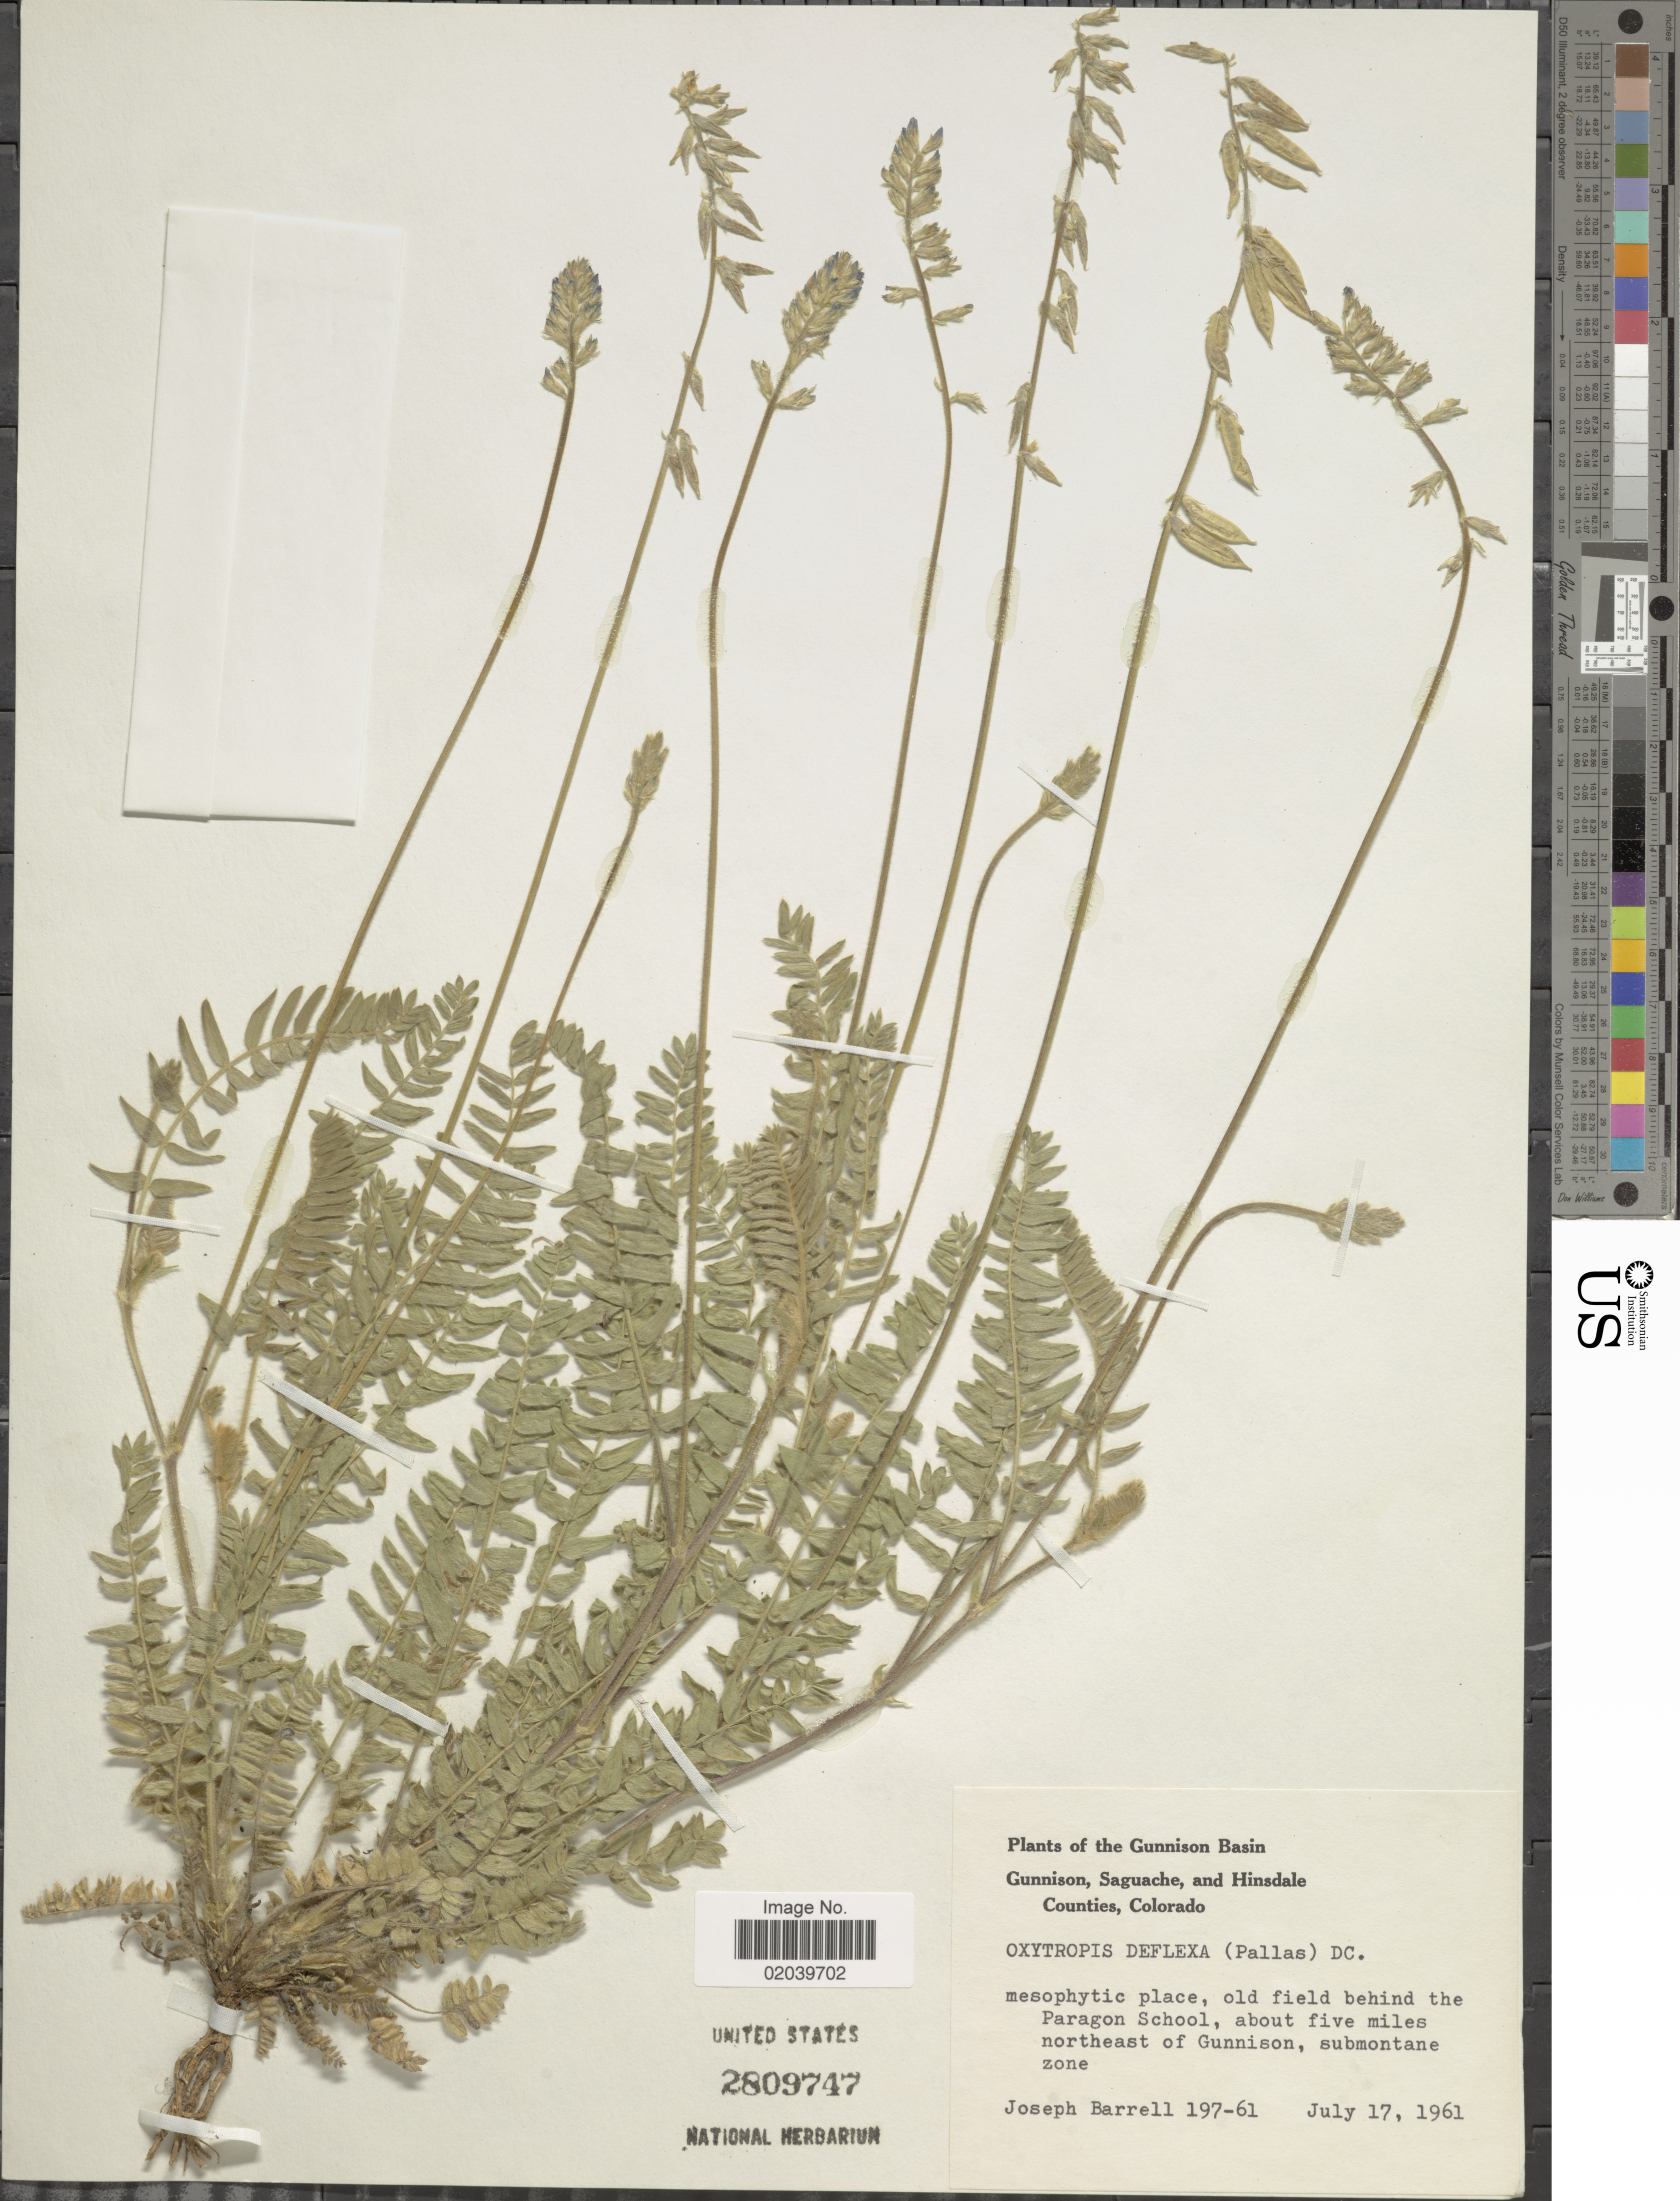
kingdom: Plantae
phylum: Tracheophyta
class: Magnoliopsida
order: Fabales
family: Fabaceae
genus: Oxytropis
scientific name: Oxytropis deflexa var. foliolosa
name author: (Hook.) Barneby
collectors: J. Barrell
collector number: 197-61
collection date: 1961-07-17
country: United States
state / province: Colorado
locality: Gunnison Basin. Gunnison, Saguache, and Hinsdale Counties, Colorado. Mesophytic place, old field behind the Paragon School. about five miles northeast of Gunnison, submontane zone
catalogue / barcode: US 2809747